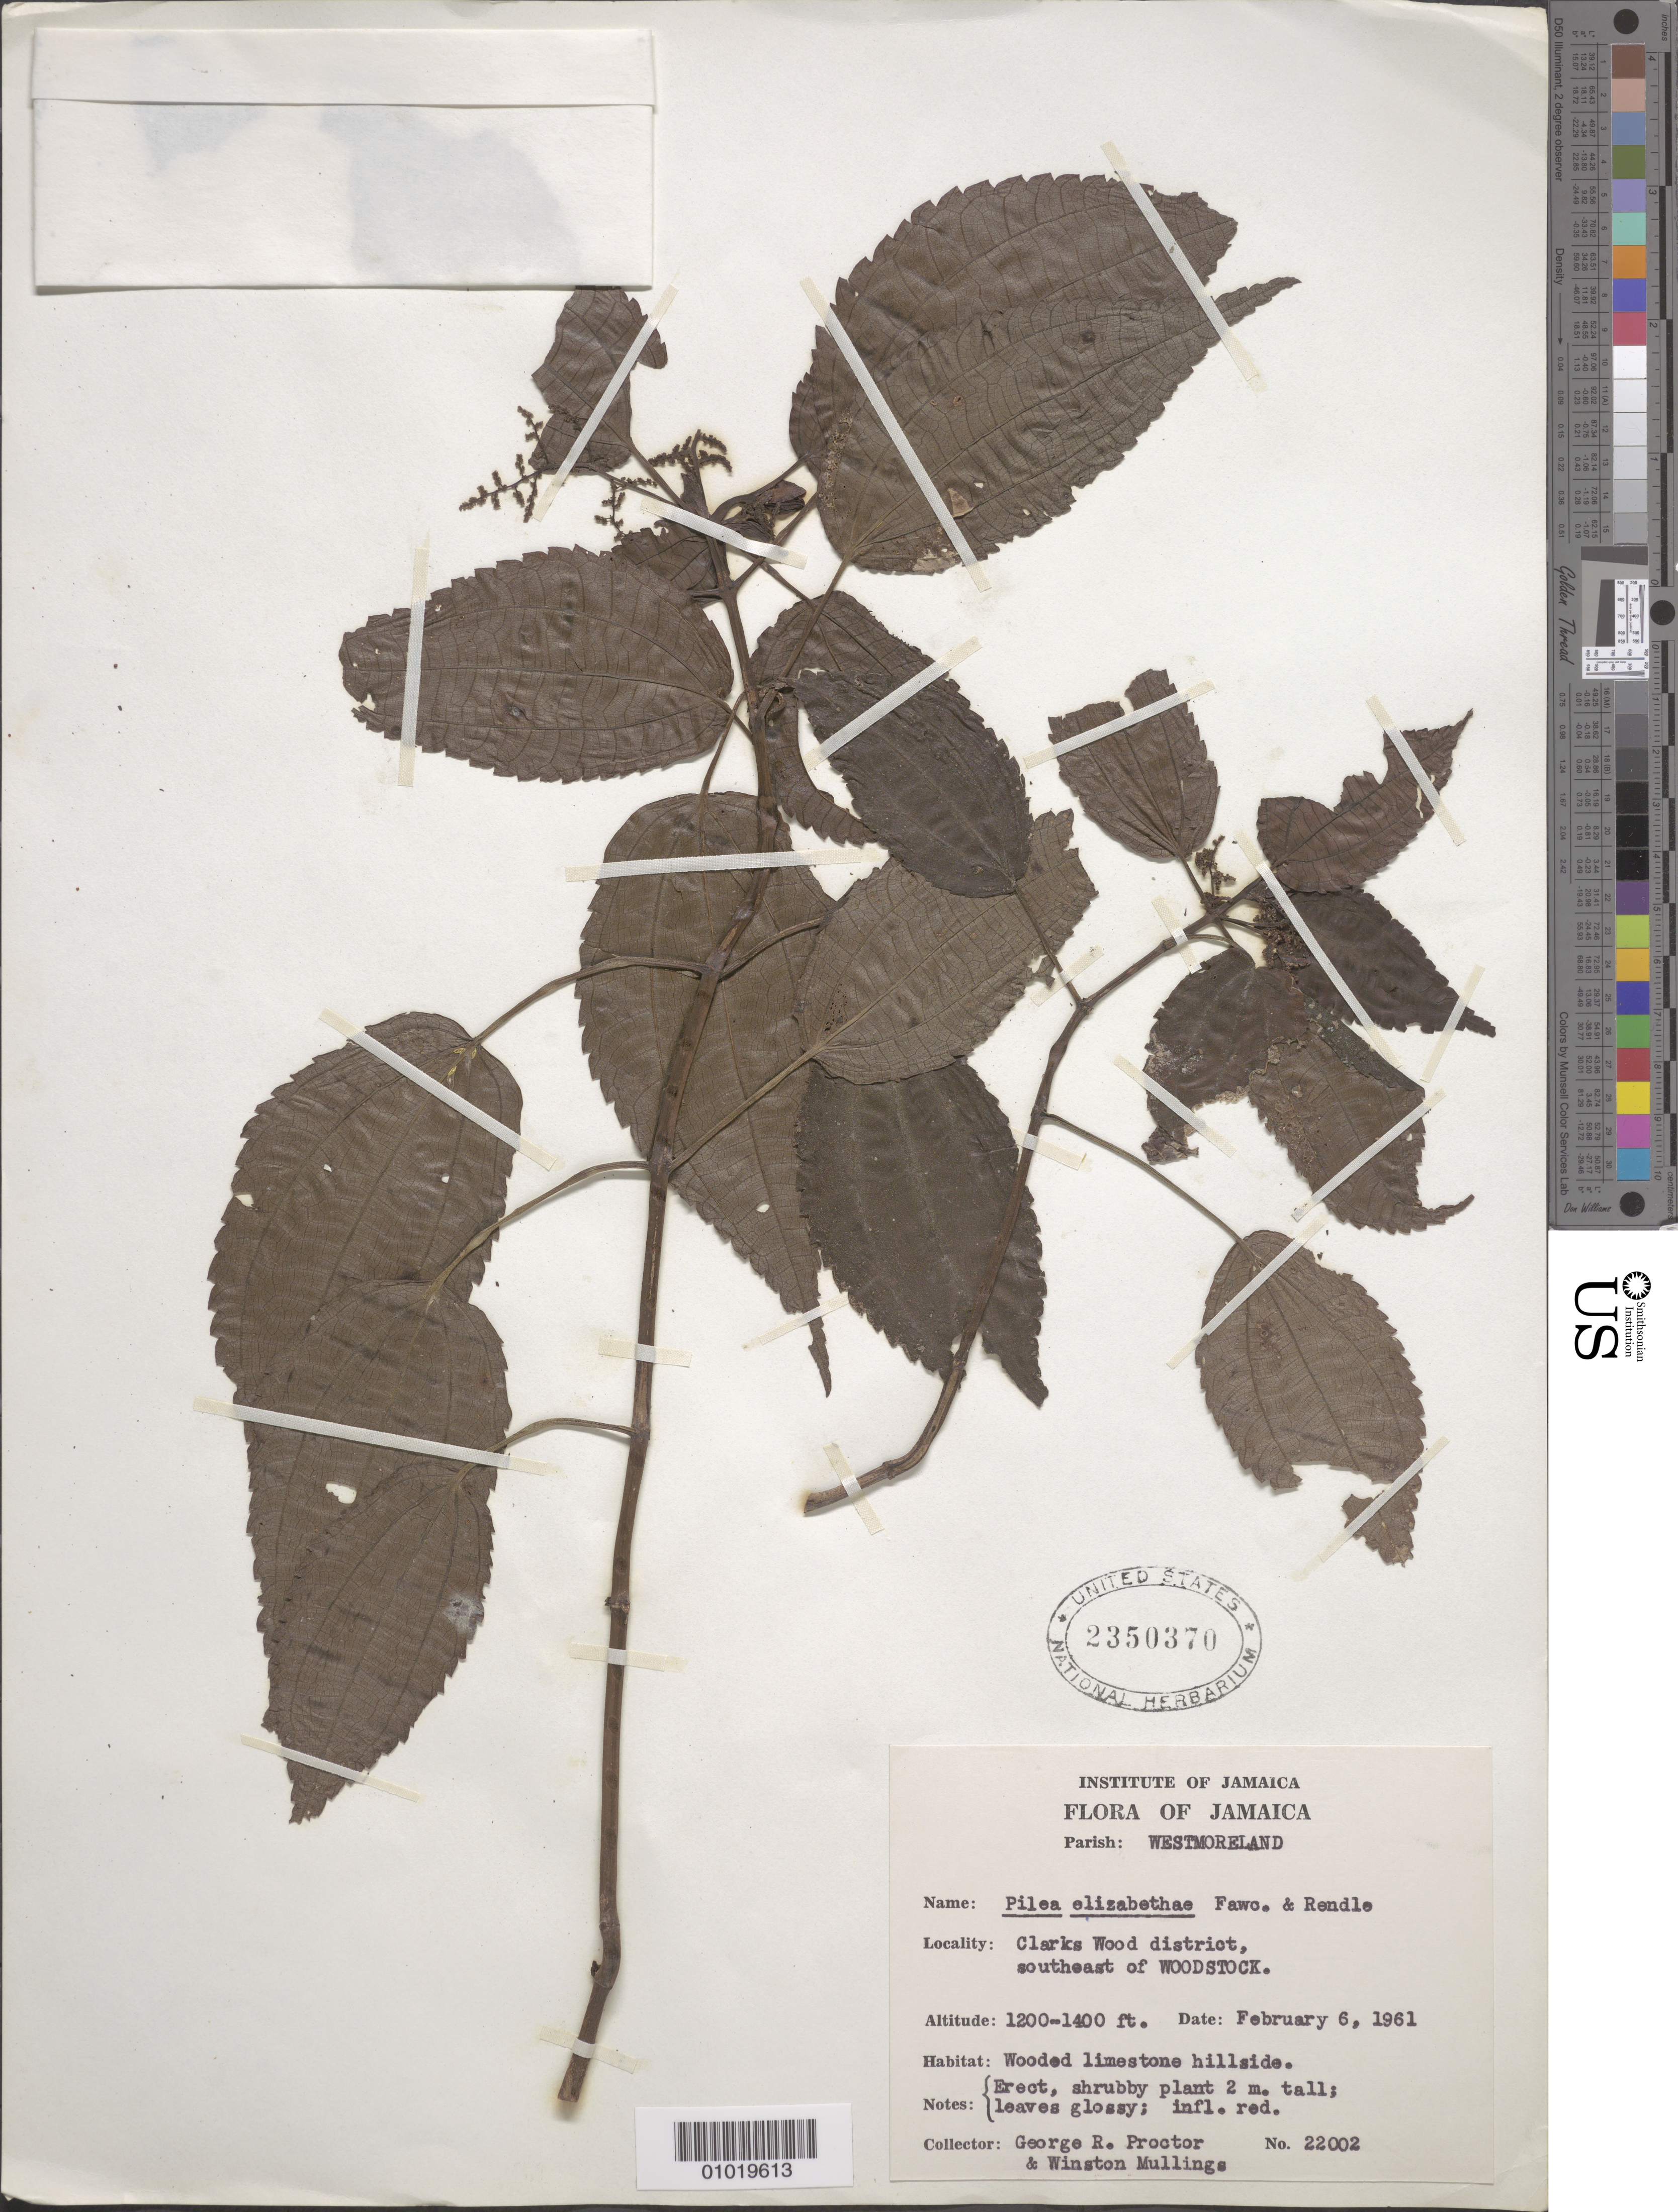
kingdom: Plantae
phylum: Tracheophyta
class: Magnoliopsida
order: Rosales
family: Urticaceae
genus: Pilea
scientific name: Pilea elizabethae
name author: Fawc. & Rendle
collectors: G. R. Proctor & W. Mullings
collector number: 22002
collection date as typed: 06 Feb 1961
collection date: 1961-02-06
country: Jamaica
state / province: Westmoreland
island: Jamaica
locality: Clarks Wood district, SE of Woodstock. Wooded limestone hillside.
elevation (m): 366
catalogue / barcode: US 2350370